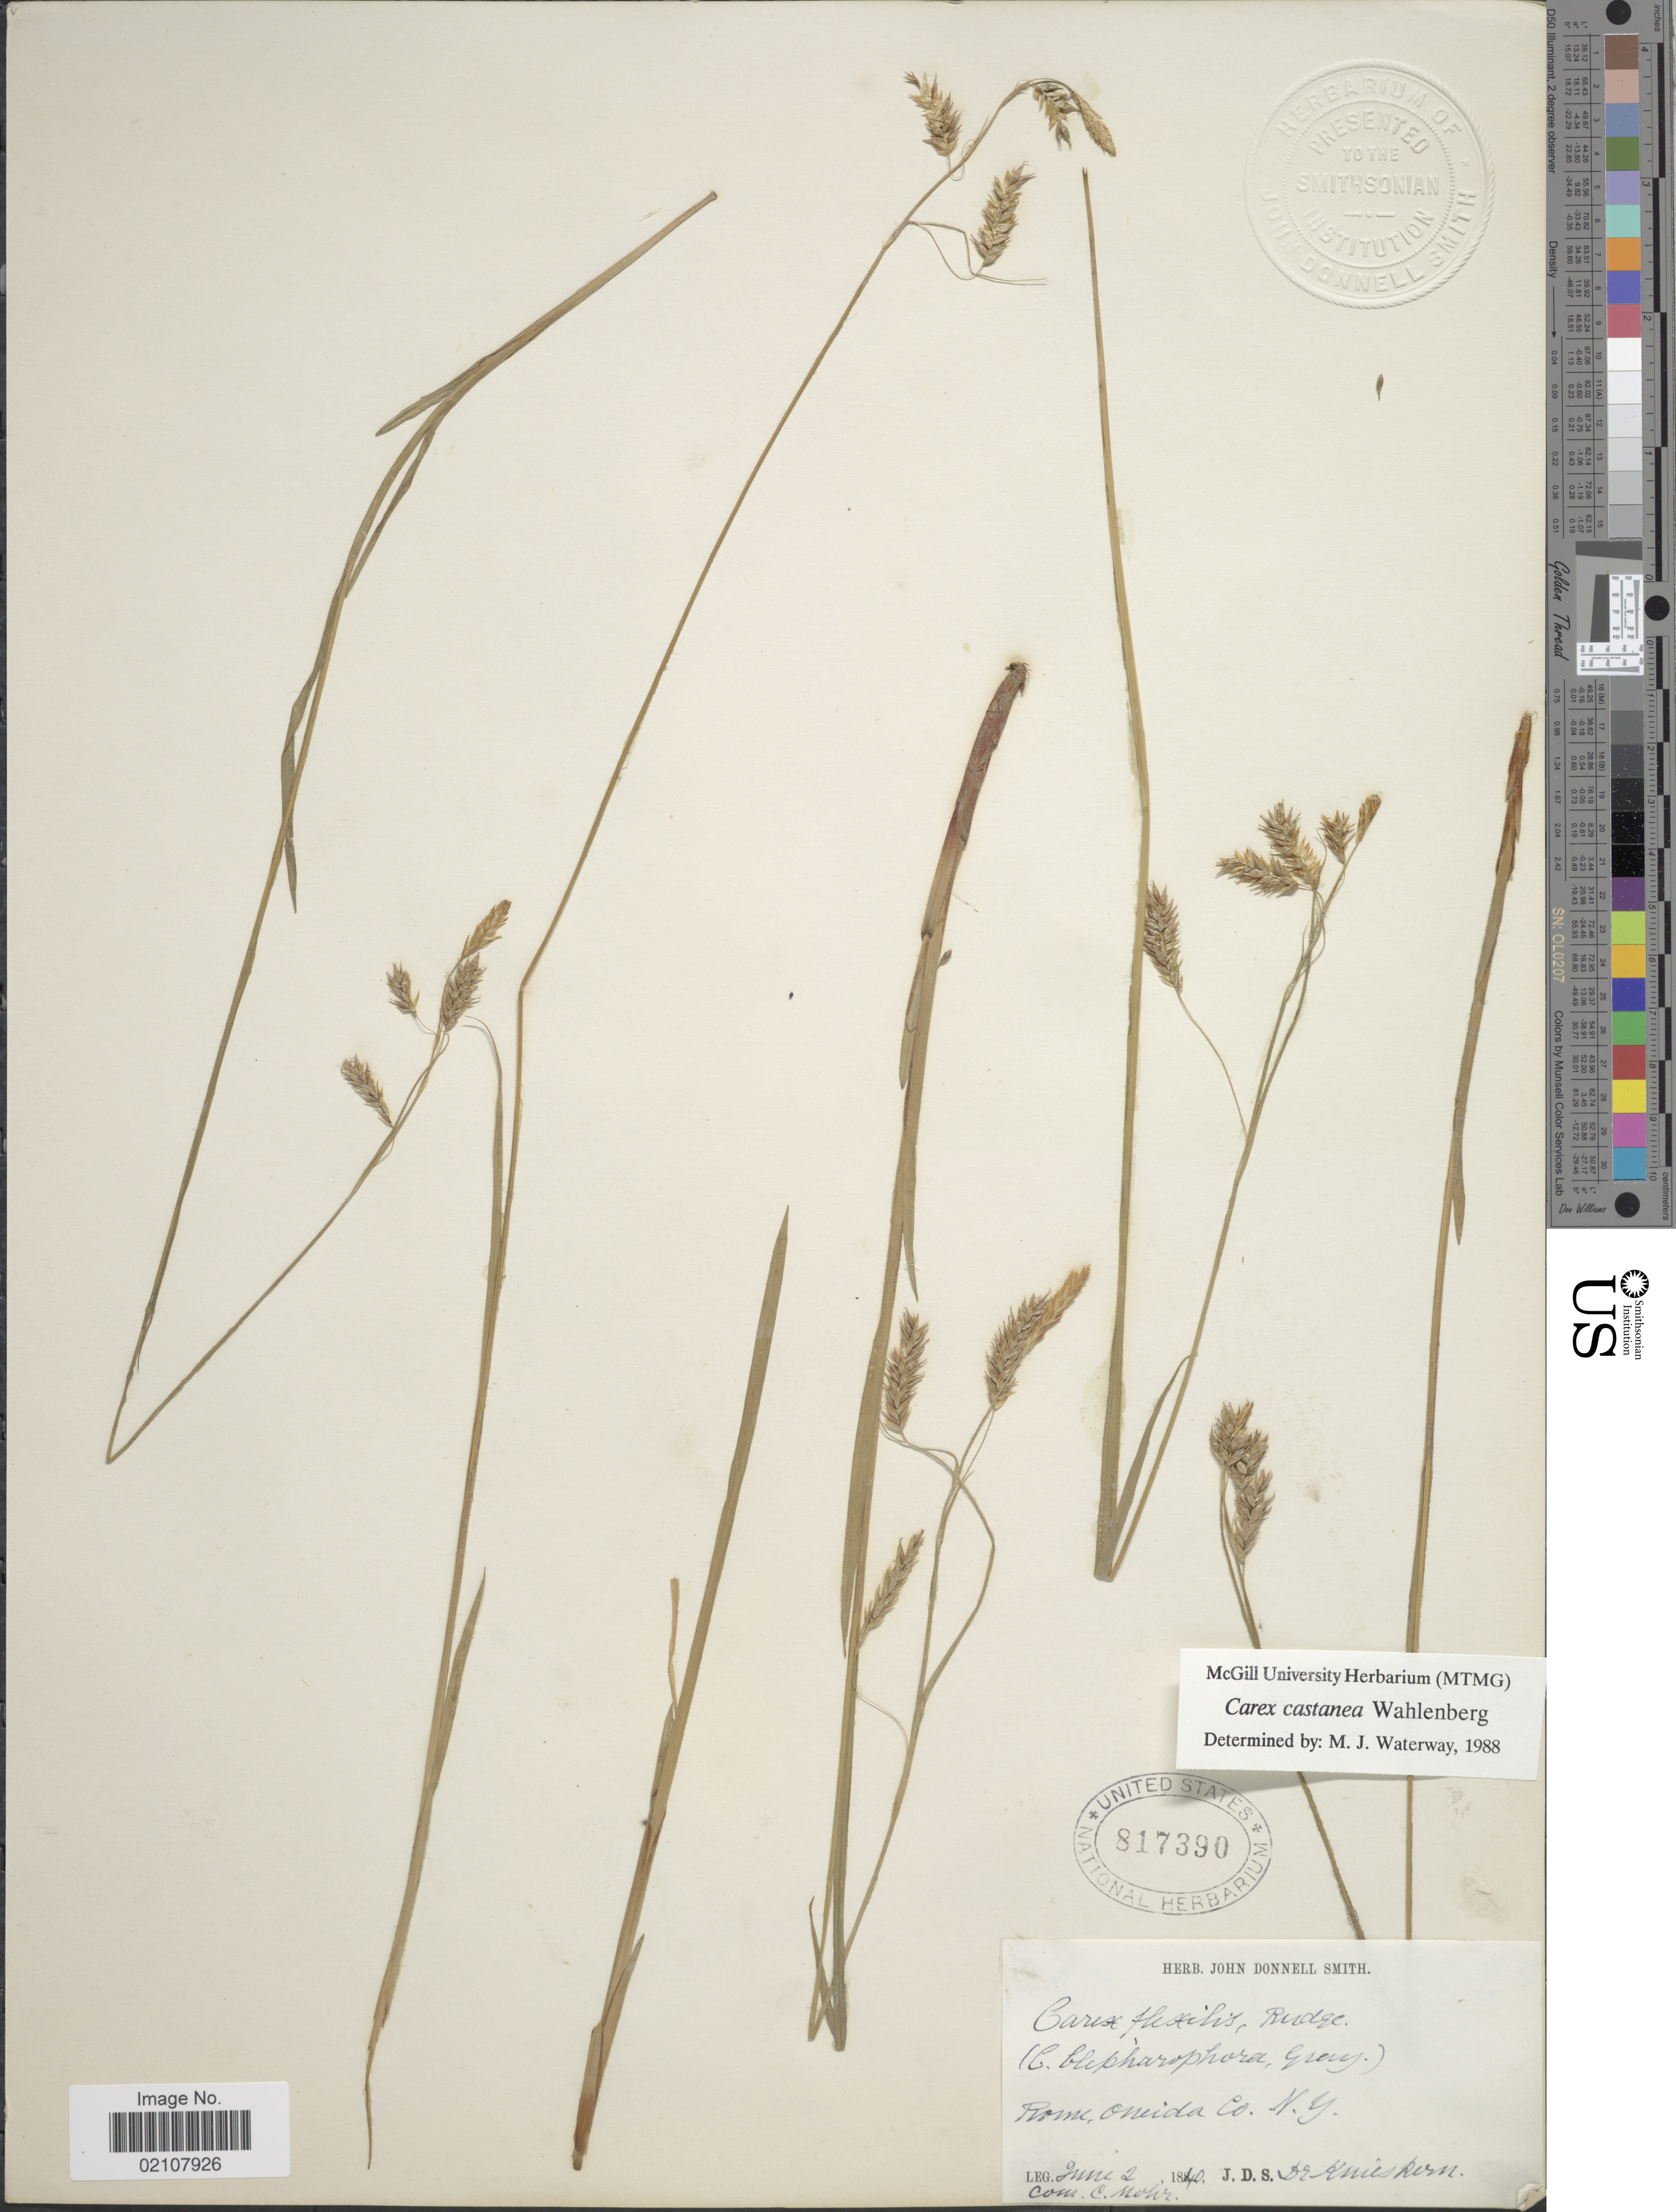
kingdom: Plantae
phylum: Tracheophyta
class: Liliopsida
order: Poales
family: Cyperaceae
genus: Carex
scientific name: Carex castanea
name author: Wahlenb.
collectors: J. Donnell Smith & Knieskern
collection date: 1840-06-02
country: United States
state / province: New York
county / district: Oneida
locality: Rome, Oneida Co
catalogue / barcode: US 817390